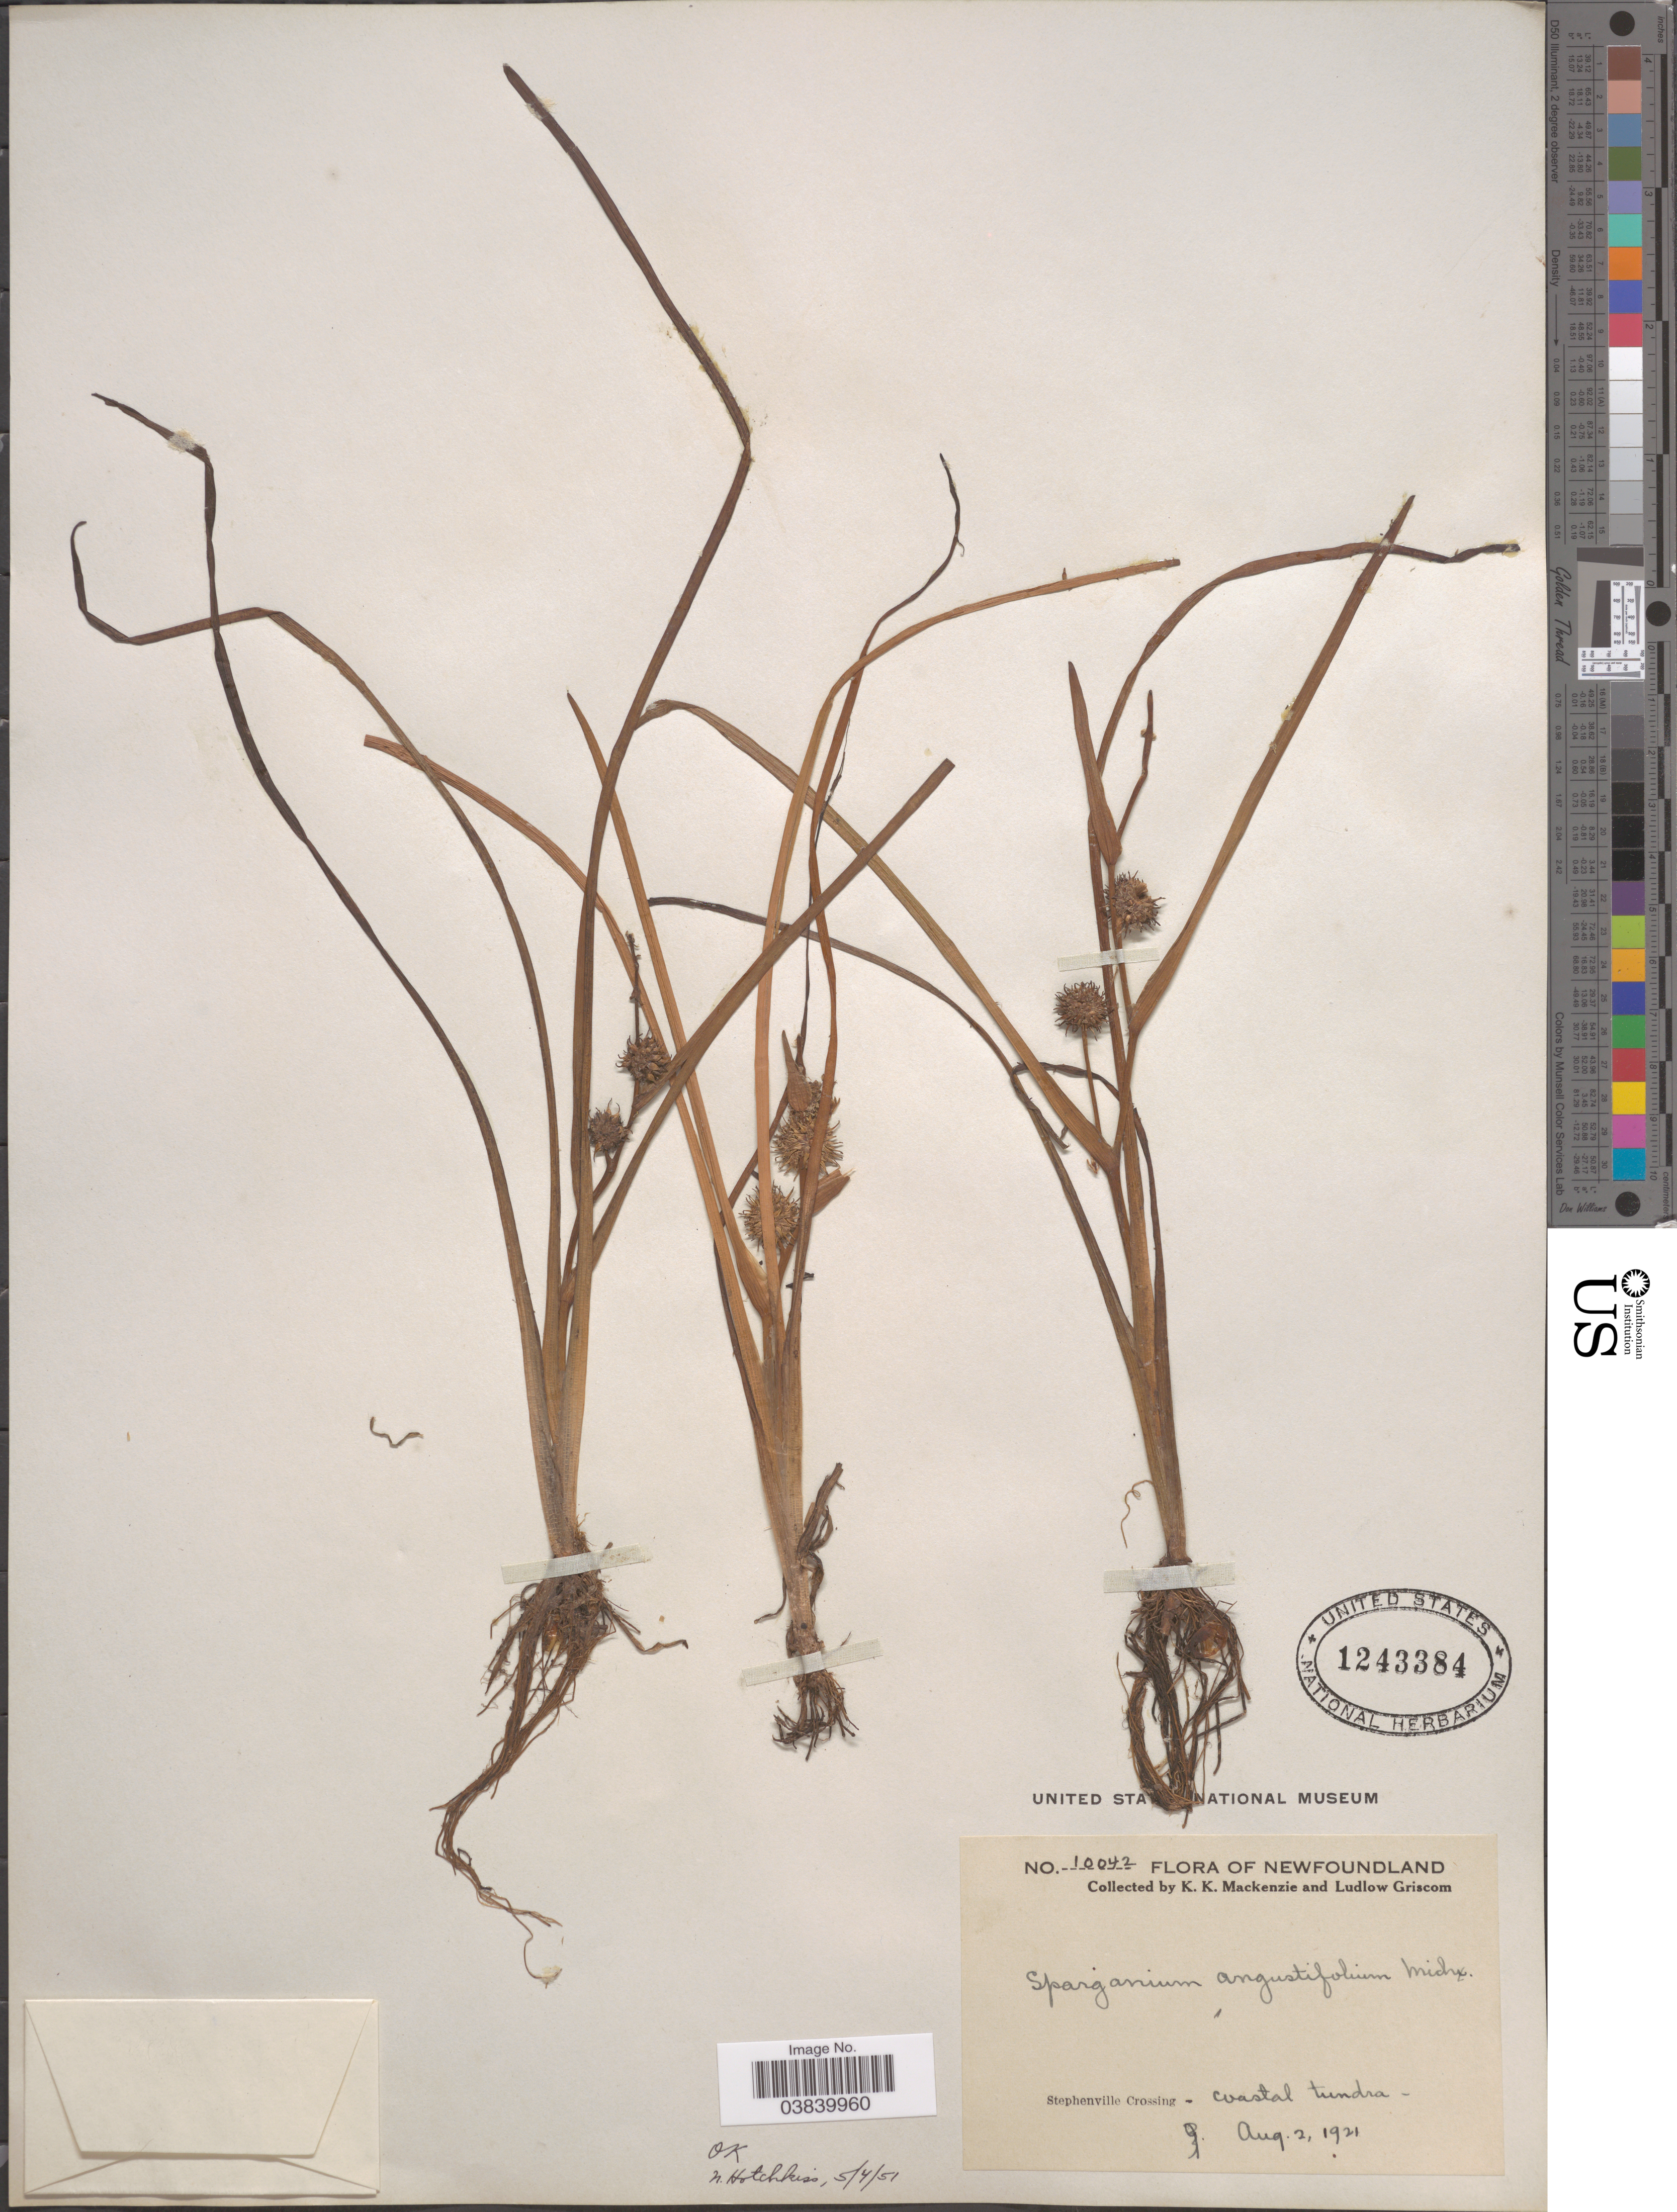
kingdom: Plantae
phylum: Tracheophyta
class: Liliopsida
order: Poales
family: Typhaceae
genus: Sparganium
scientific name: Sparganium angustifolium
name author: Michx.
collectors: K. K. Mackenzie & L. Griscom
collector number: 10042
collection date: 1921-08-02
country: Canada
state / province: Newfoundland and Labrador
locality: Stephenville Crossing - coastal tundra.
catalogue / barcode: US 1243384